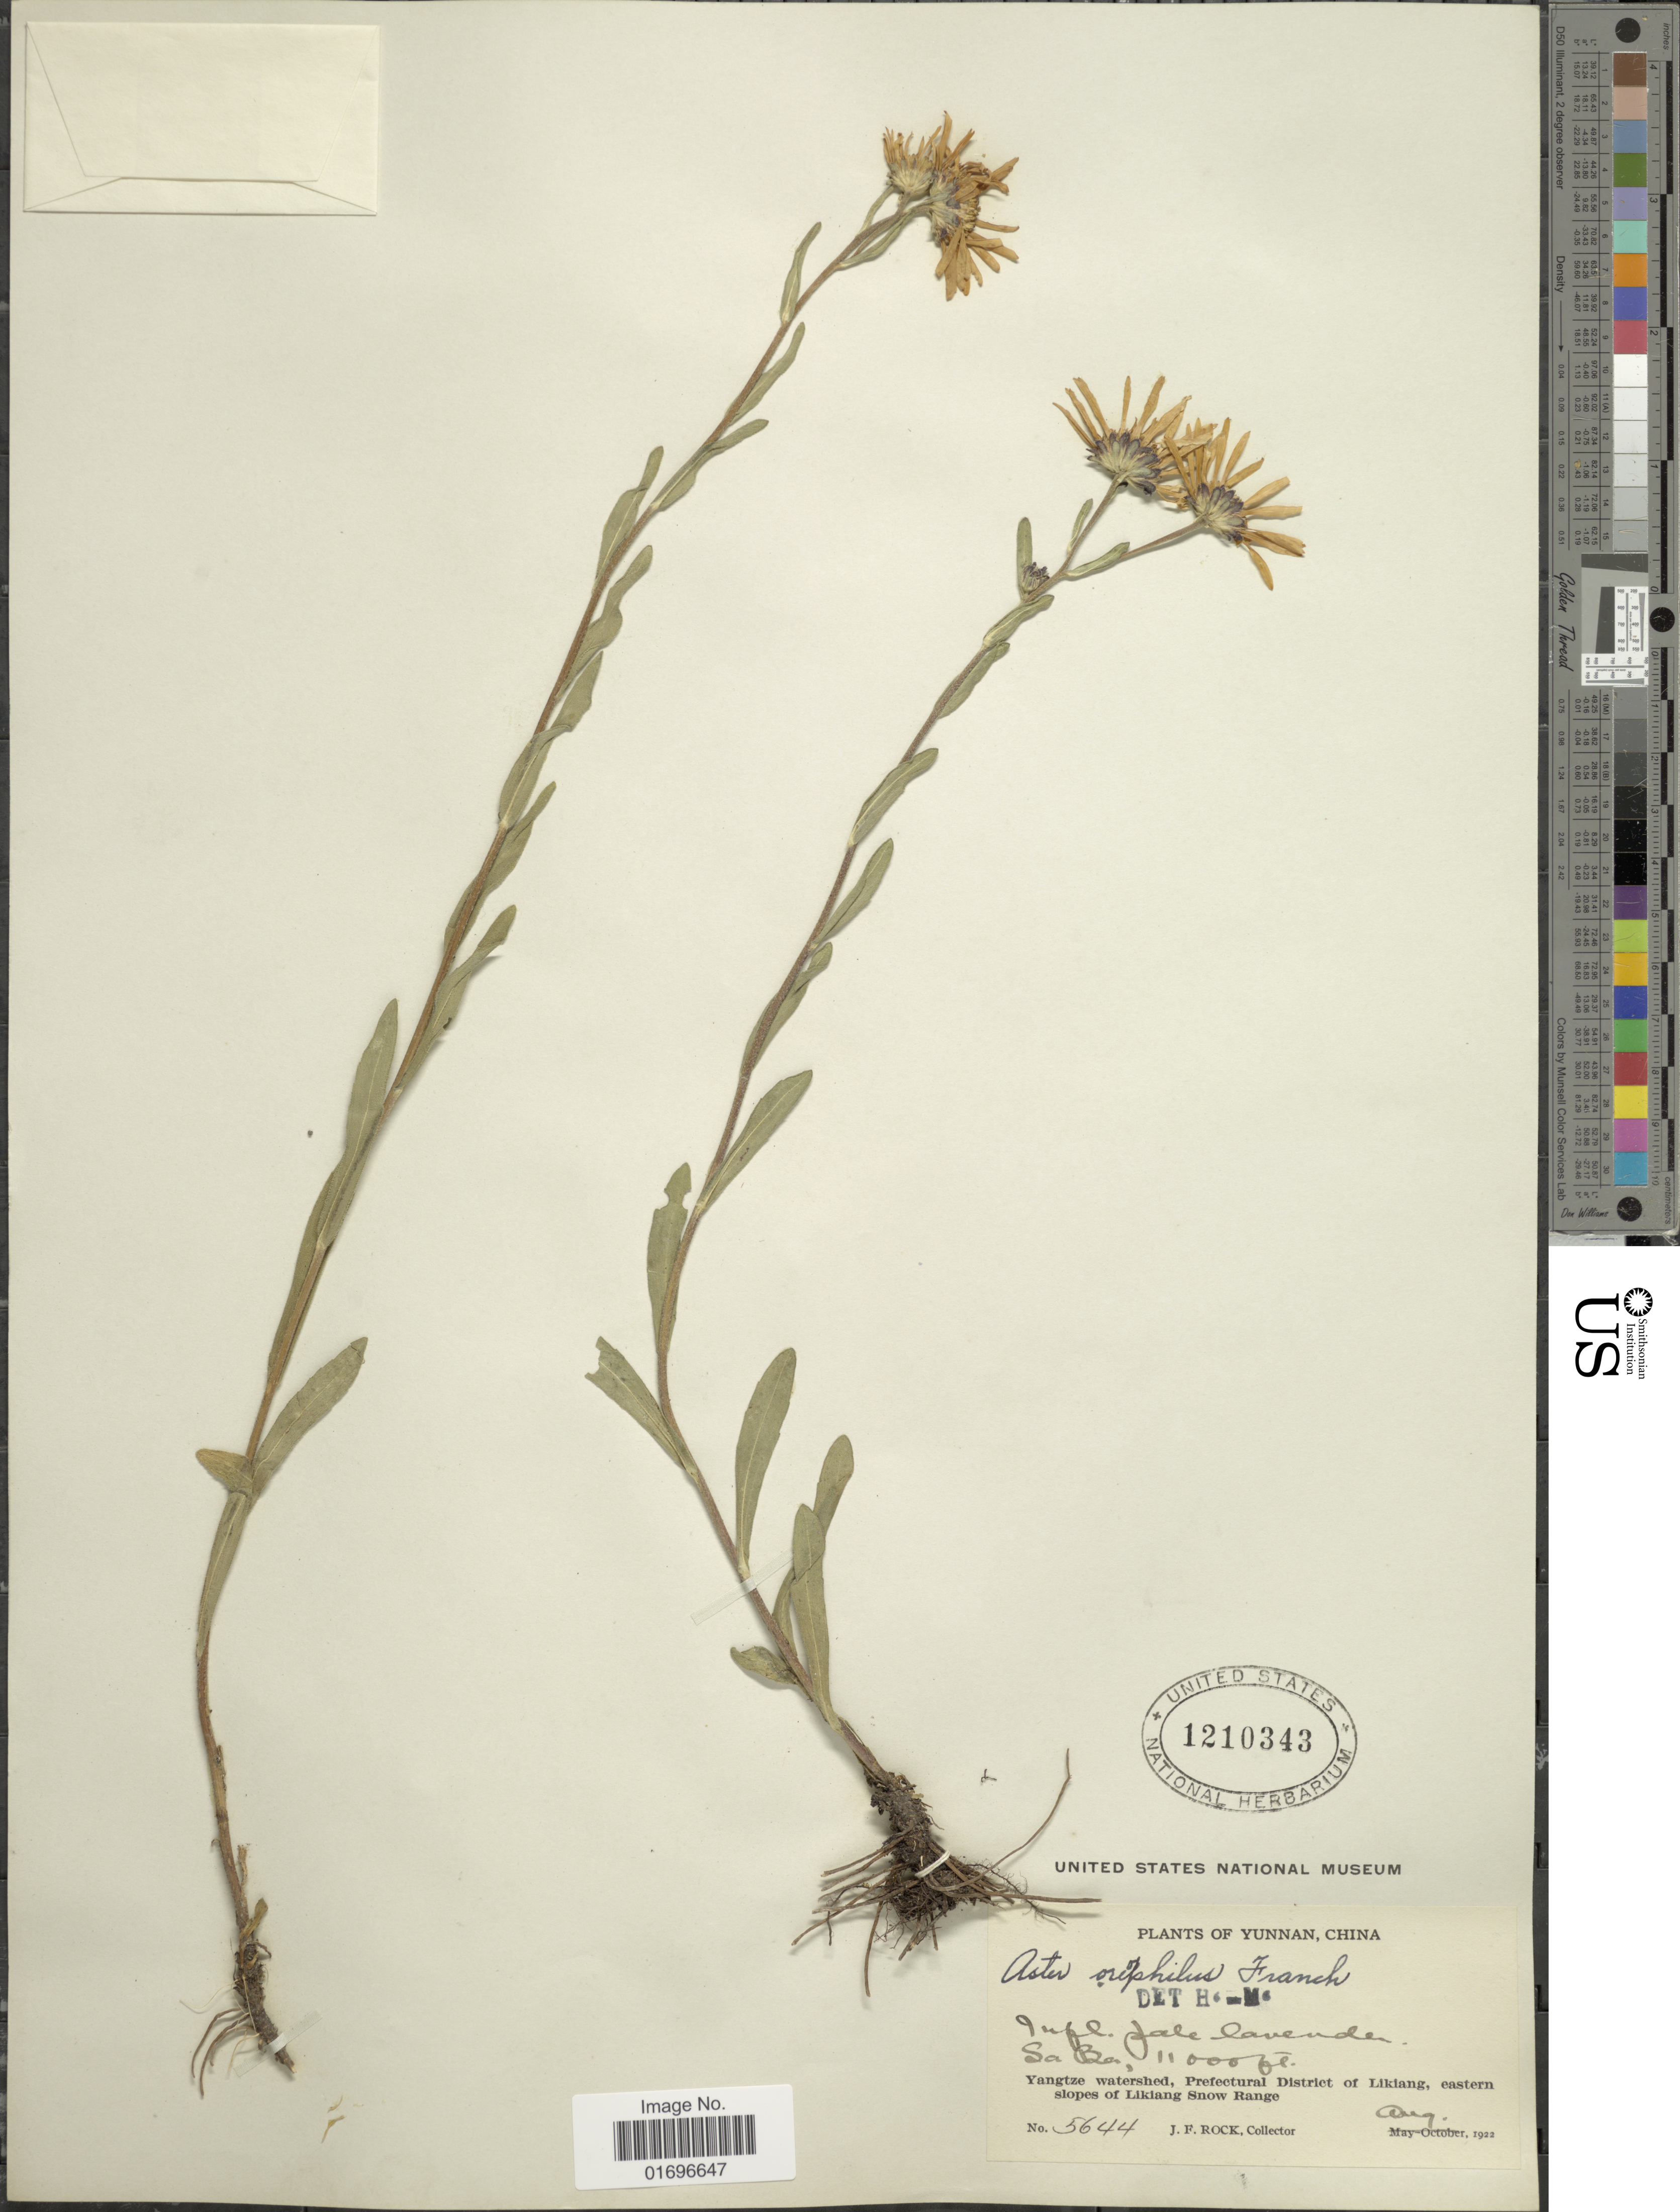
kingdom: Plantae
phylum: Tracheophyta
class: Magnoliopsida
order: Asterales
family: Asteraceae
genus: Aster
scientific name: Aster oreophilus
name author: Franch.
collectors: J. Rock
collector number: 5644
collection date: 1922-08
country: China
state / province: Yunnan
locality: Yunnan, China. Sa Ba. Yangtze watershed, Prefectural District of Likiang, eastern slopes of Likiang Snow Range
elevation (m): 3353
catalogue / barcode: US 1210343